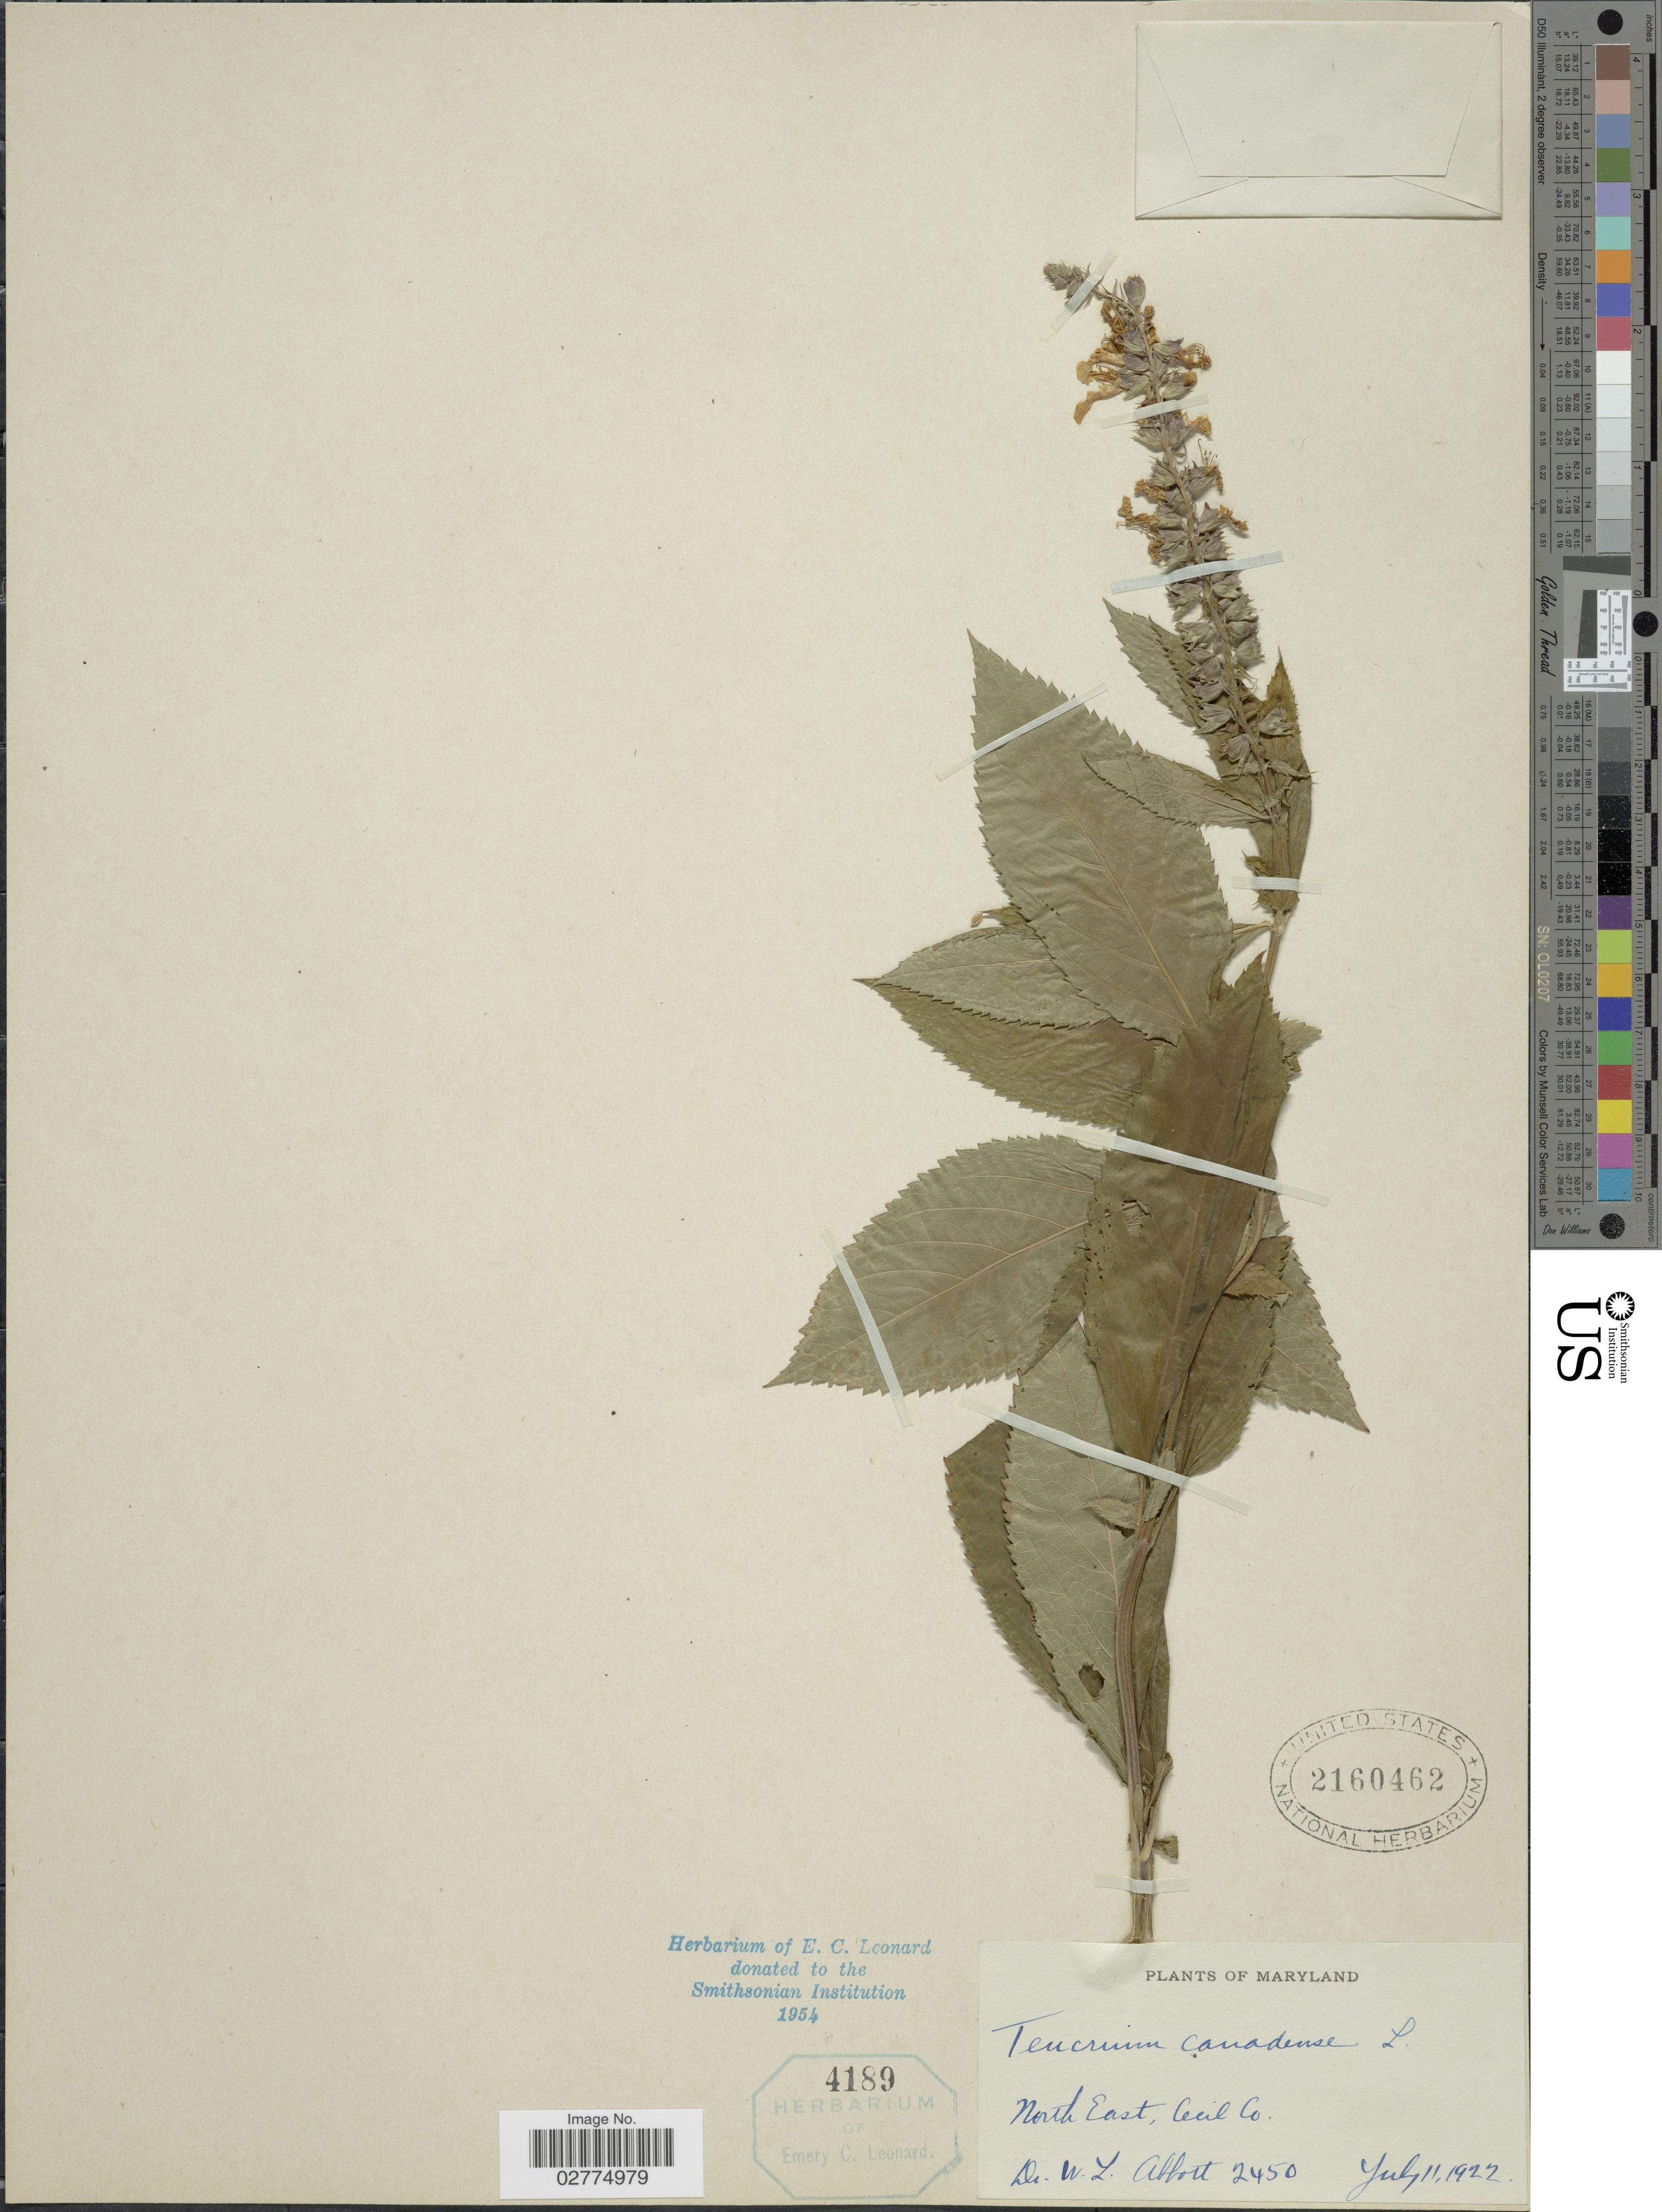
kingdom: Plantae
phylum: Tracheophyta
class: Magnoliopsida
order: Lamiales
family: Lamiaceae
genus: Teucrium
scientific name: Teucrium canadense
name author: L.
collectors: W. L. Abbott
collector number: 2450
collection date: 1922-07-11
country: United States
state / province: Maryland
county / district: Cecil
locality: North East, Cecil Co.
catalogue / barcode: US 2160462